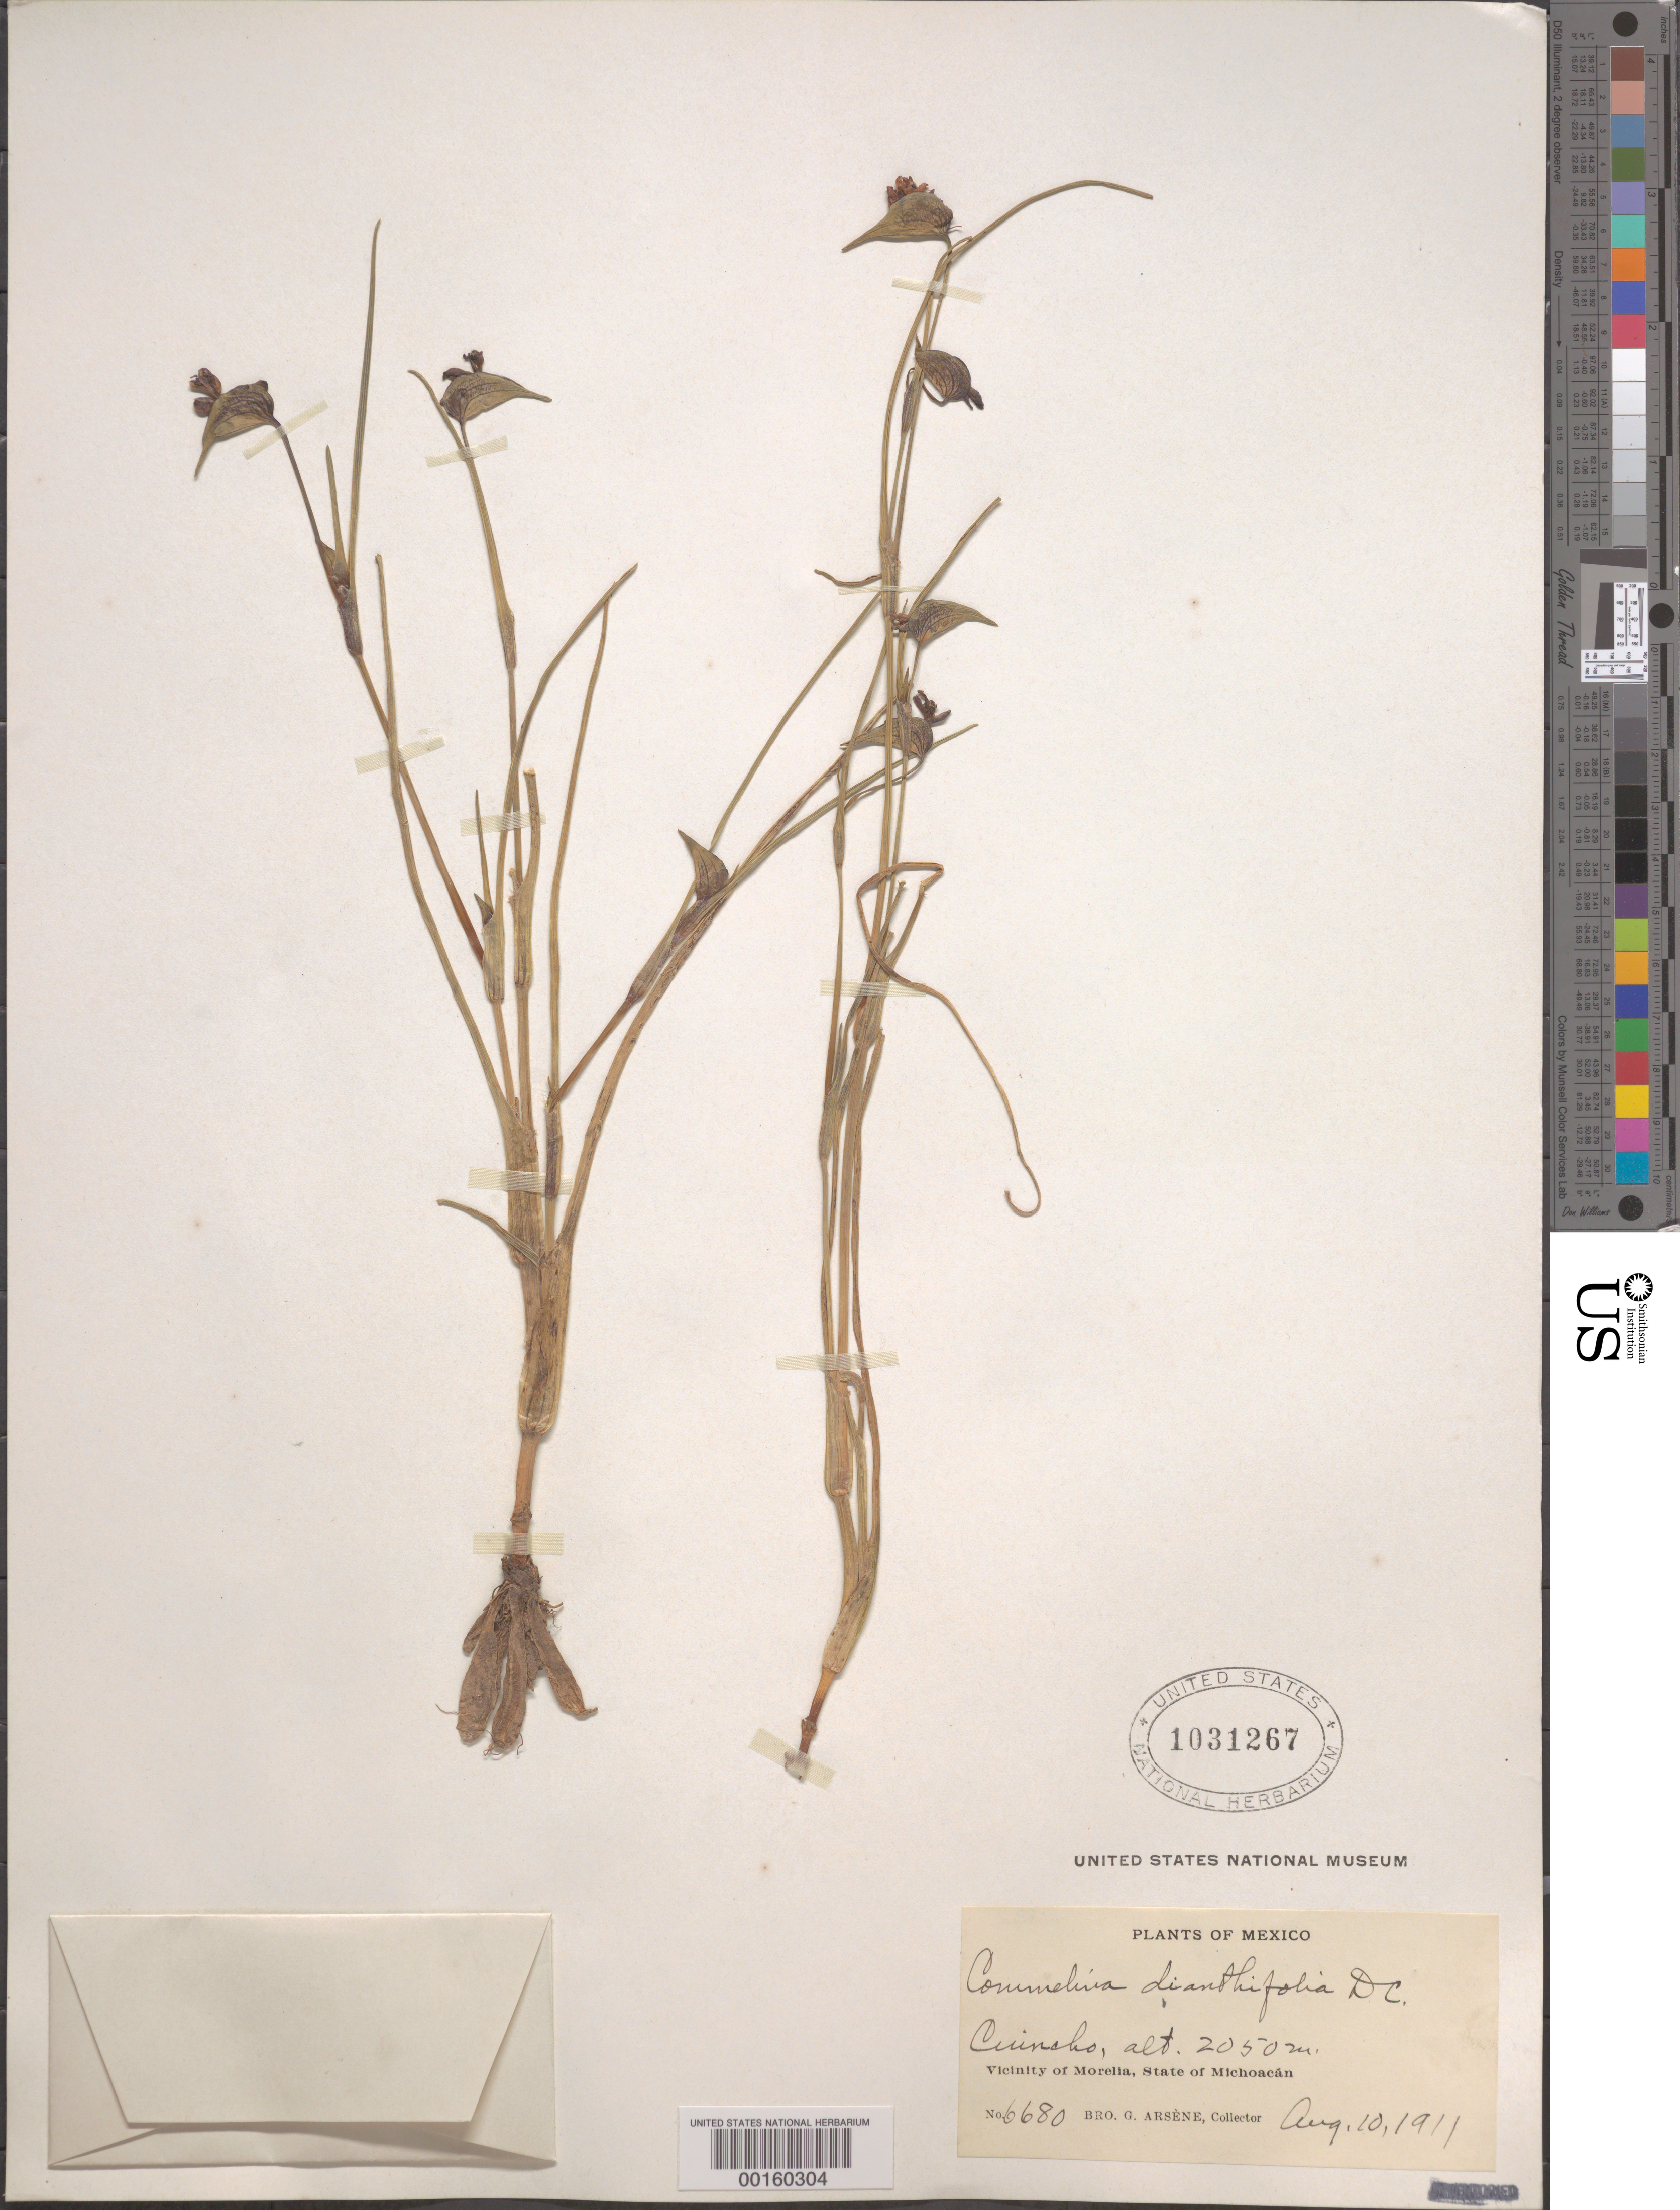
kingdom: Plantae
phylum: Tracheophyta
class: Liliopsida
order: Commelinales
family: Commelinaceae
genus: Commelina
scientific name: Commelina dianthifolia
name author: Redouté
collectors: Bro. G. Arsène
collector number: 6680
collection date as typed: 10 Aug 1911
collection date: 1911-08-10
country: Mexico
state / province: Michoacán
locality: Cuincho, vicinity of Morelia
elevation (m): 2050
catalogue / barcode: US 1031267